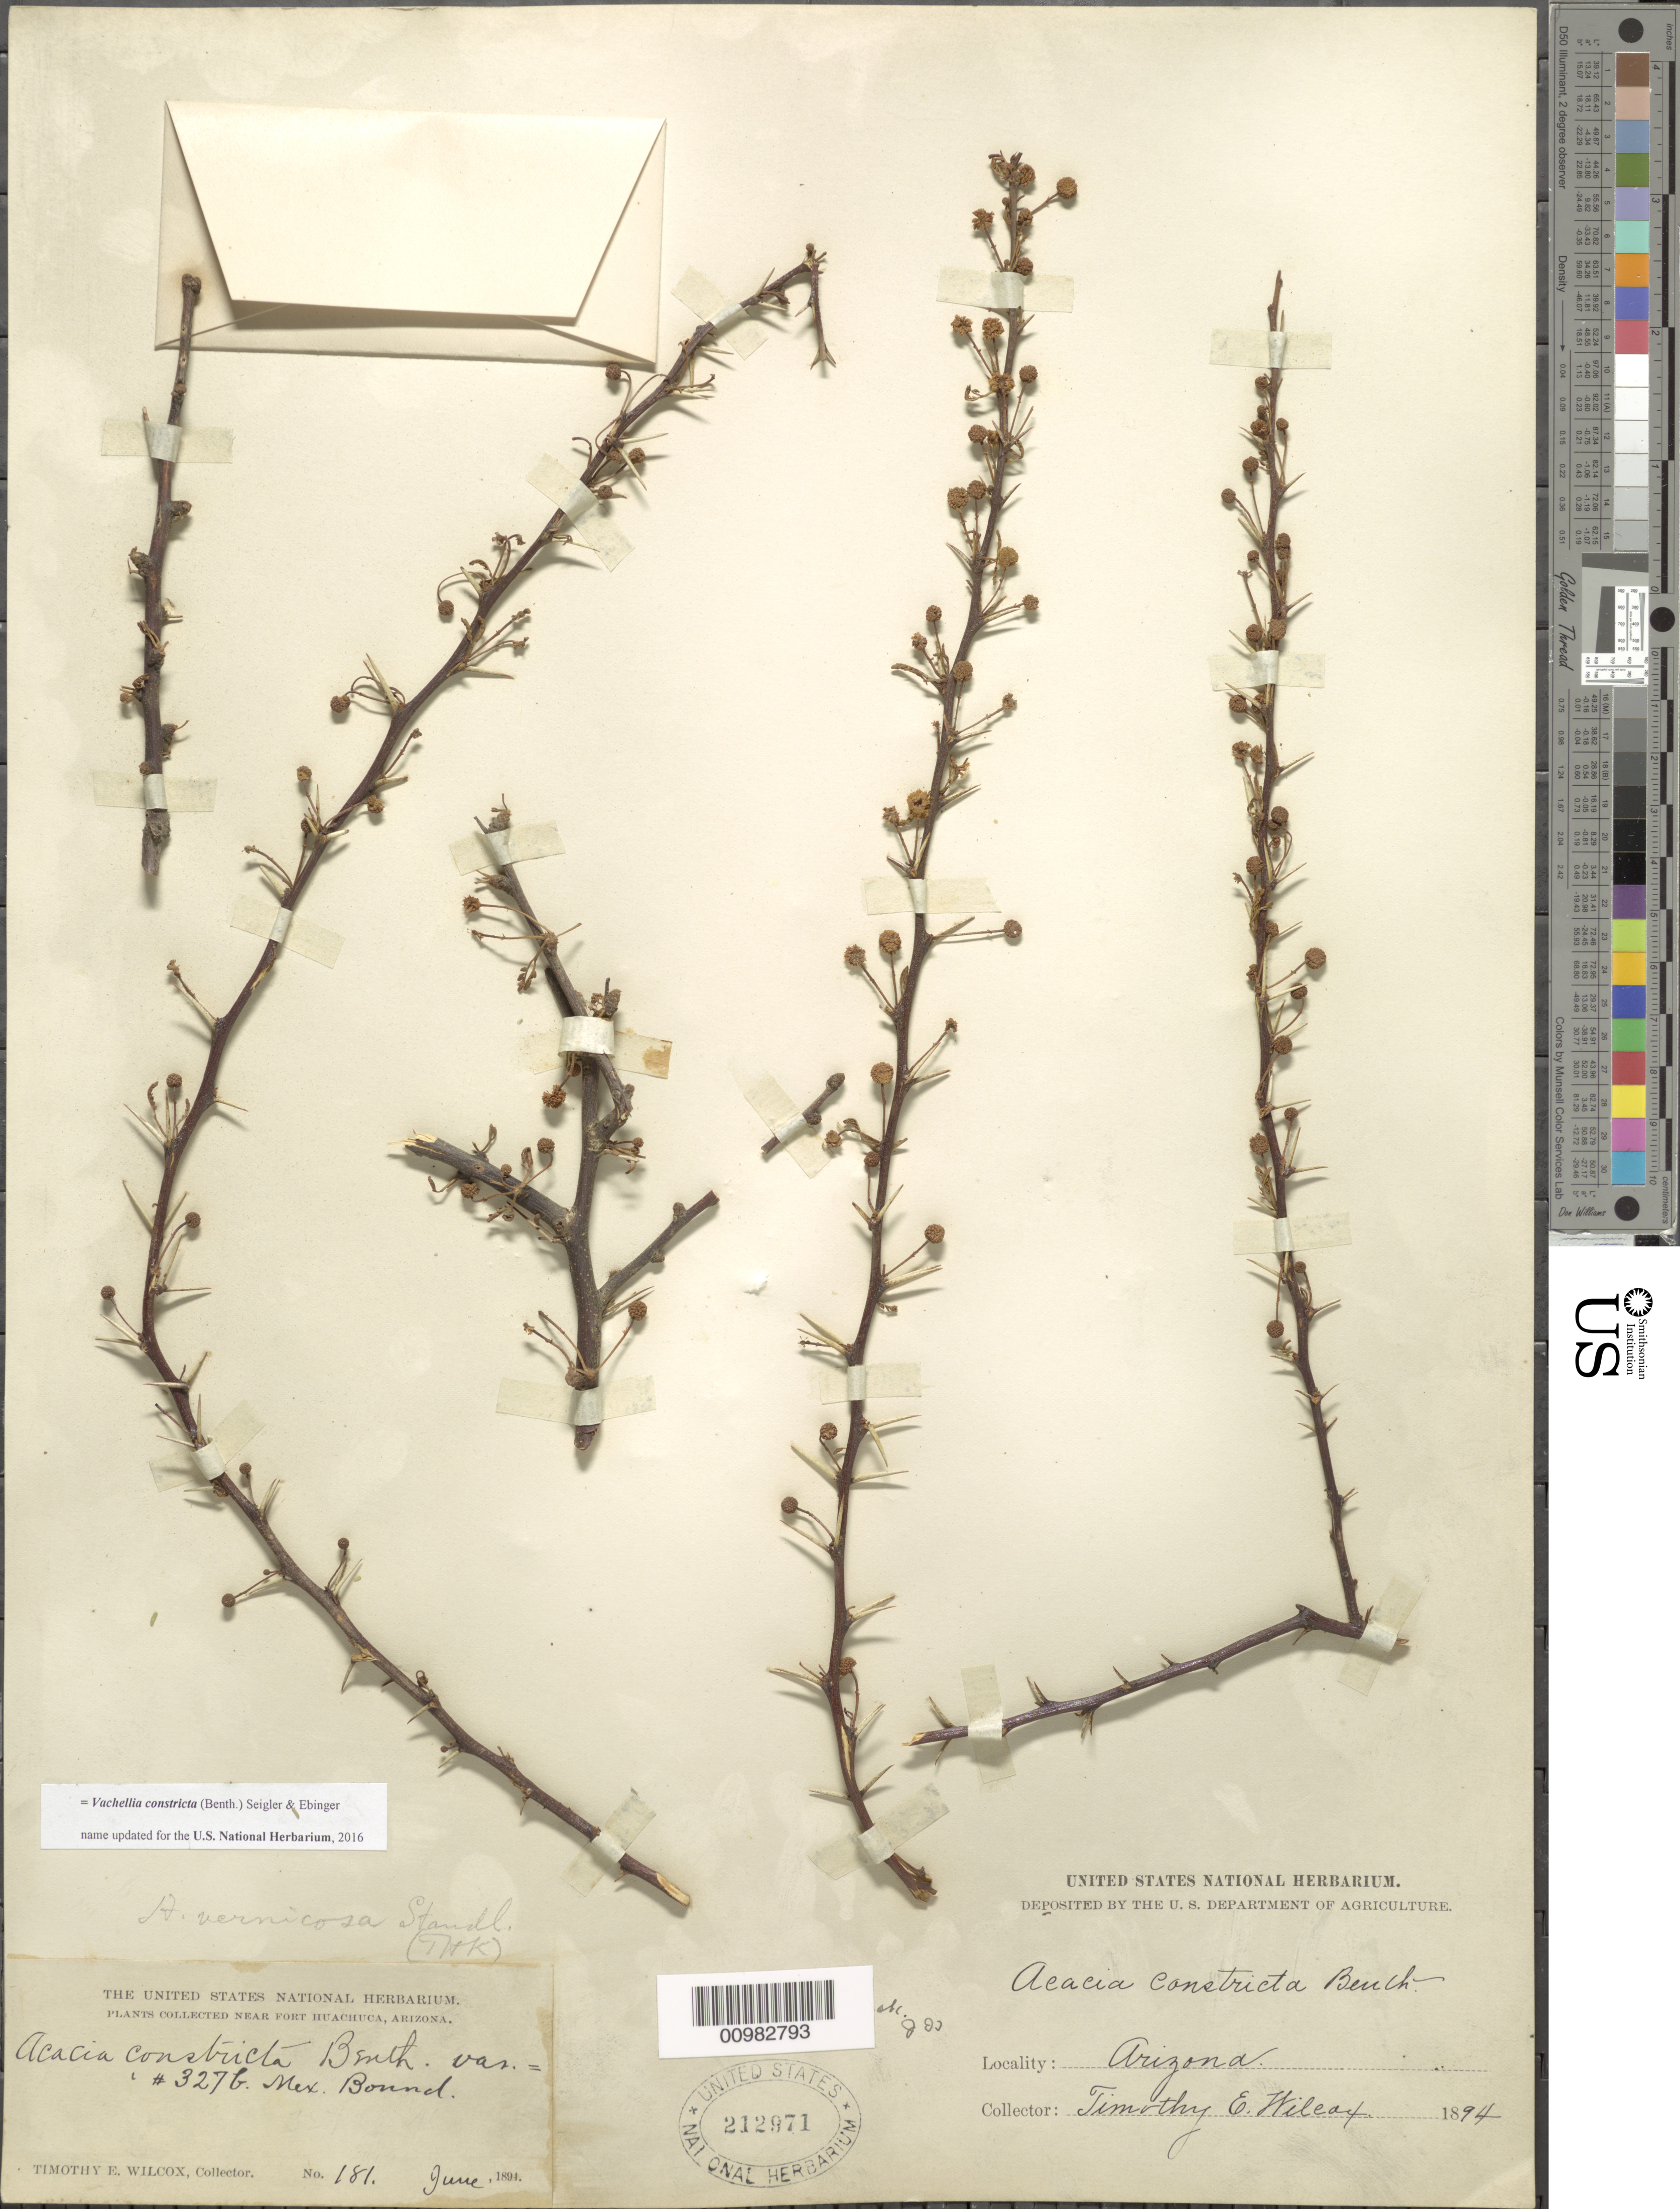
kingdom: Plantae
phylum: Tracheophyta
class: Magnoliopsida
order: Fabales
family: Fabaceae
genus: Vachellia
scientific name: Vachellia constricta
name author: (Benth.) Seigler & Ebinger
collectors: T. E. Wilcox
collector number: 181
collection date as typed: Jun 1894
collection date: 1894-06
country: United States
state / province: Arizona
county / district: Cochise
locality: Near Fort Huachuca.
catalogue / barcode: US 212971